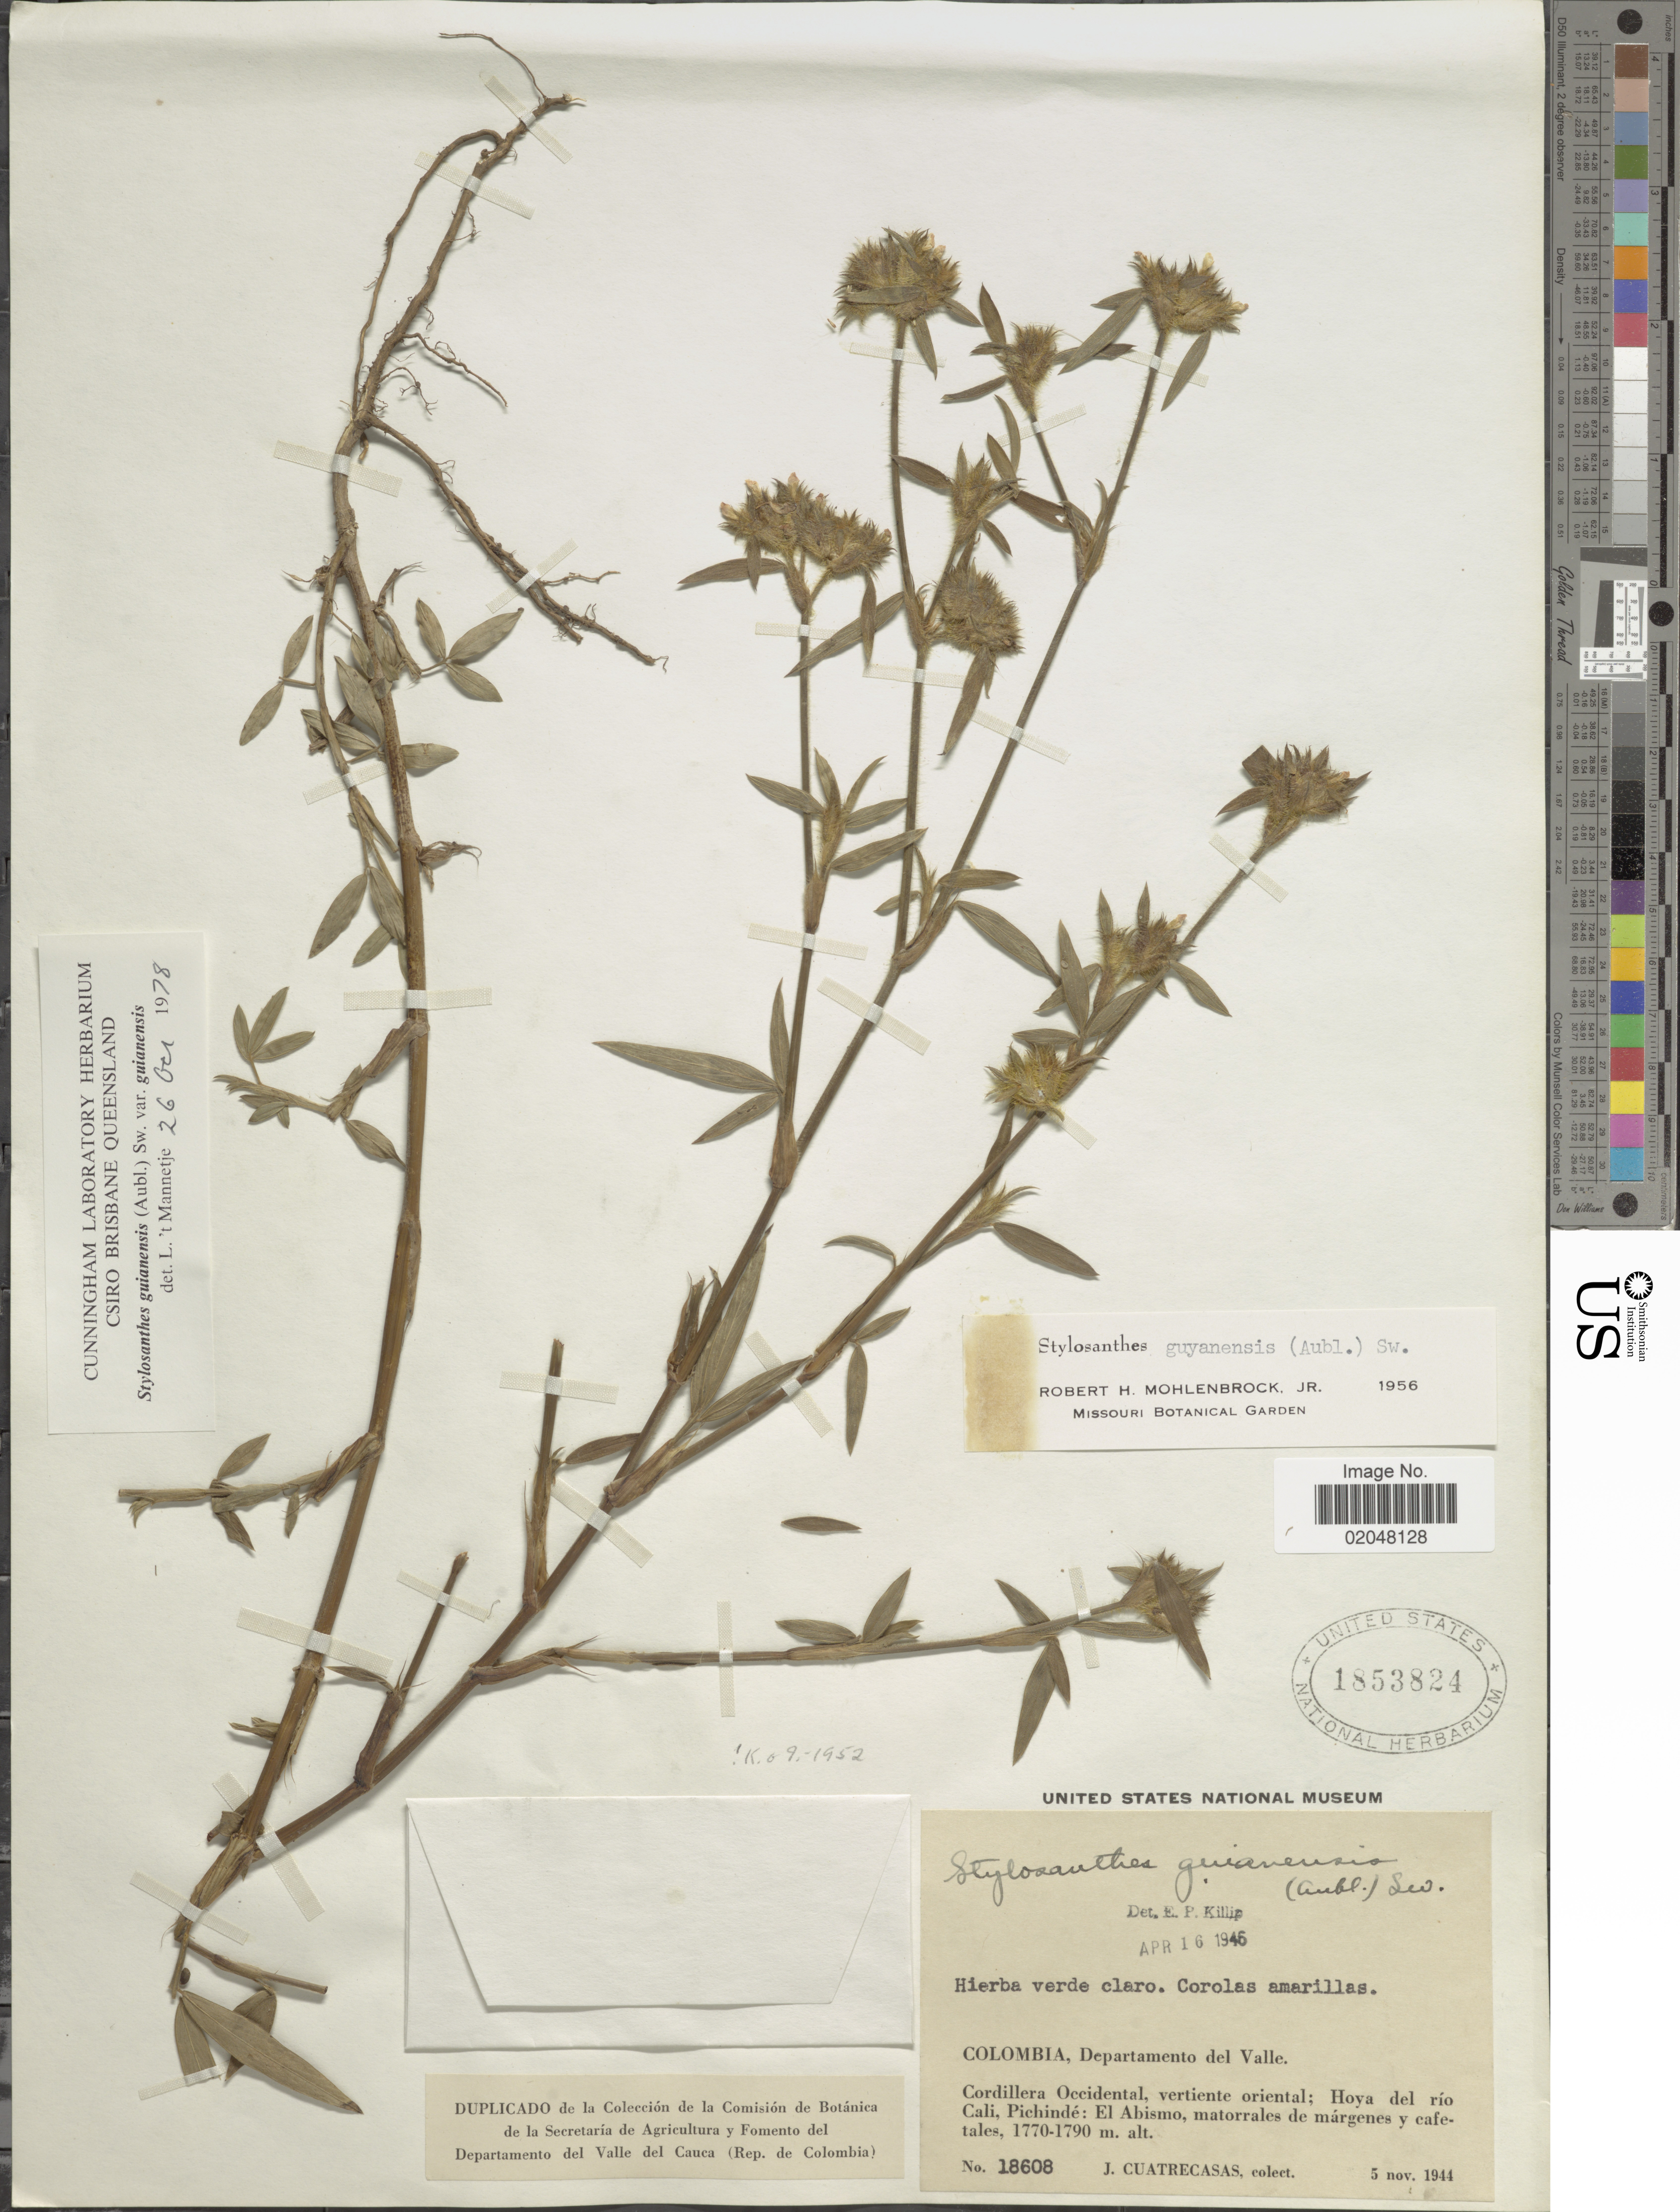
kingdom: Plantae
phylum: Tracheophyta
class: Magnoliopsida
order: Fabales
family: Fabaceae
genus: Stylosanthes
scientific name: Stylosanthes guianensis var. guianensis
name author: (Aubl.) Sw.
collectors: J. Cuatrecasas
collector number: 18608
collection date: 1944-11-05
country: Colombia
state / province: Valle del Cauca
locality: Departamento del Valle, Cordillera Occidental, vertiente oriental: Hoya del rio Cali, Pichinde: El Abismo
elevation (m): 1770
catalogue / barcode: US 1853824